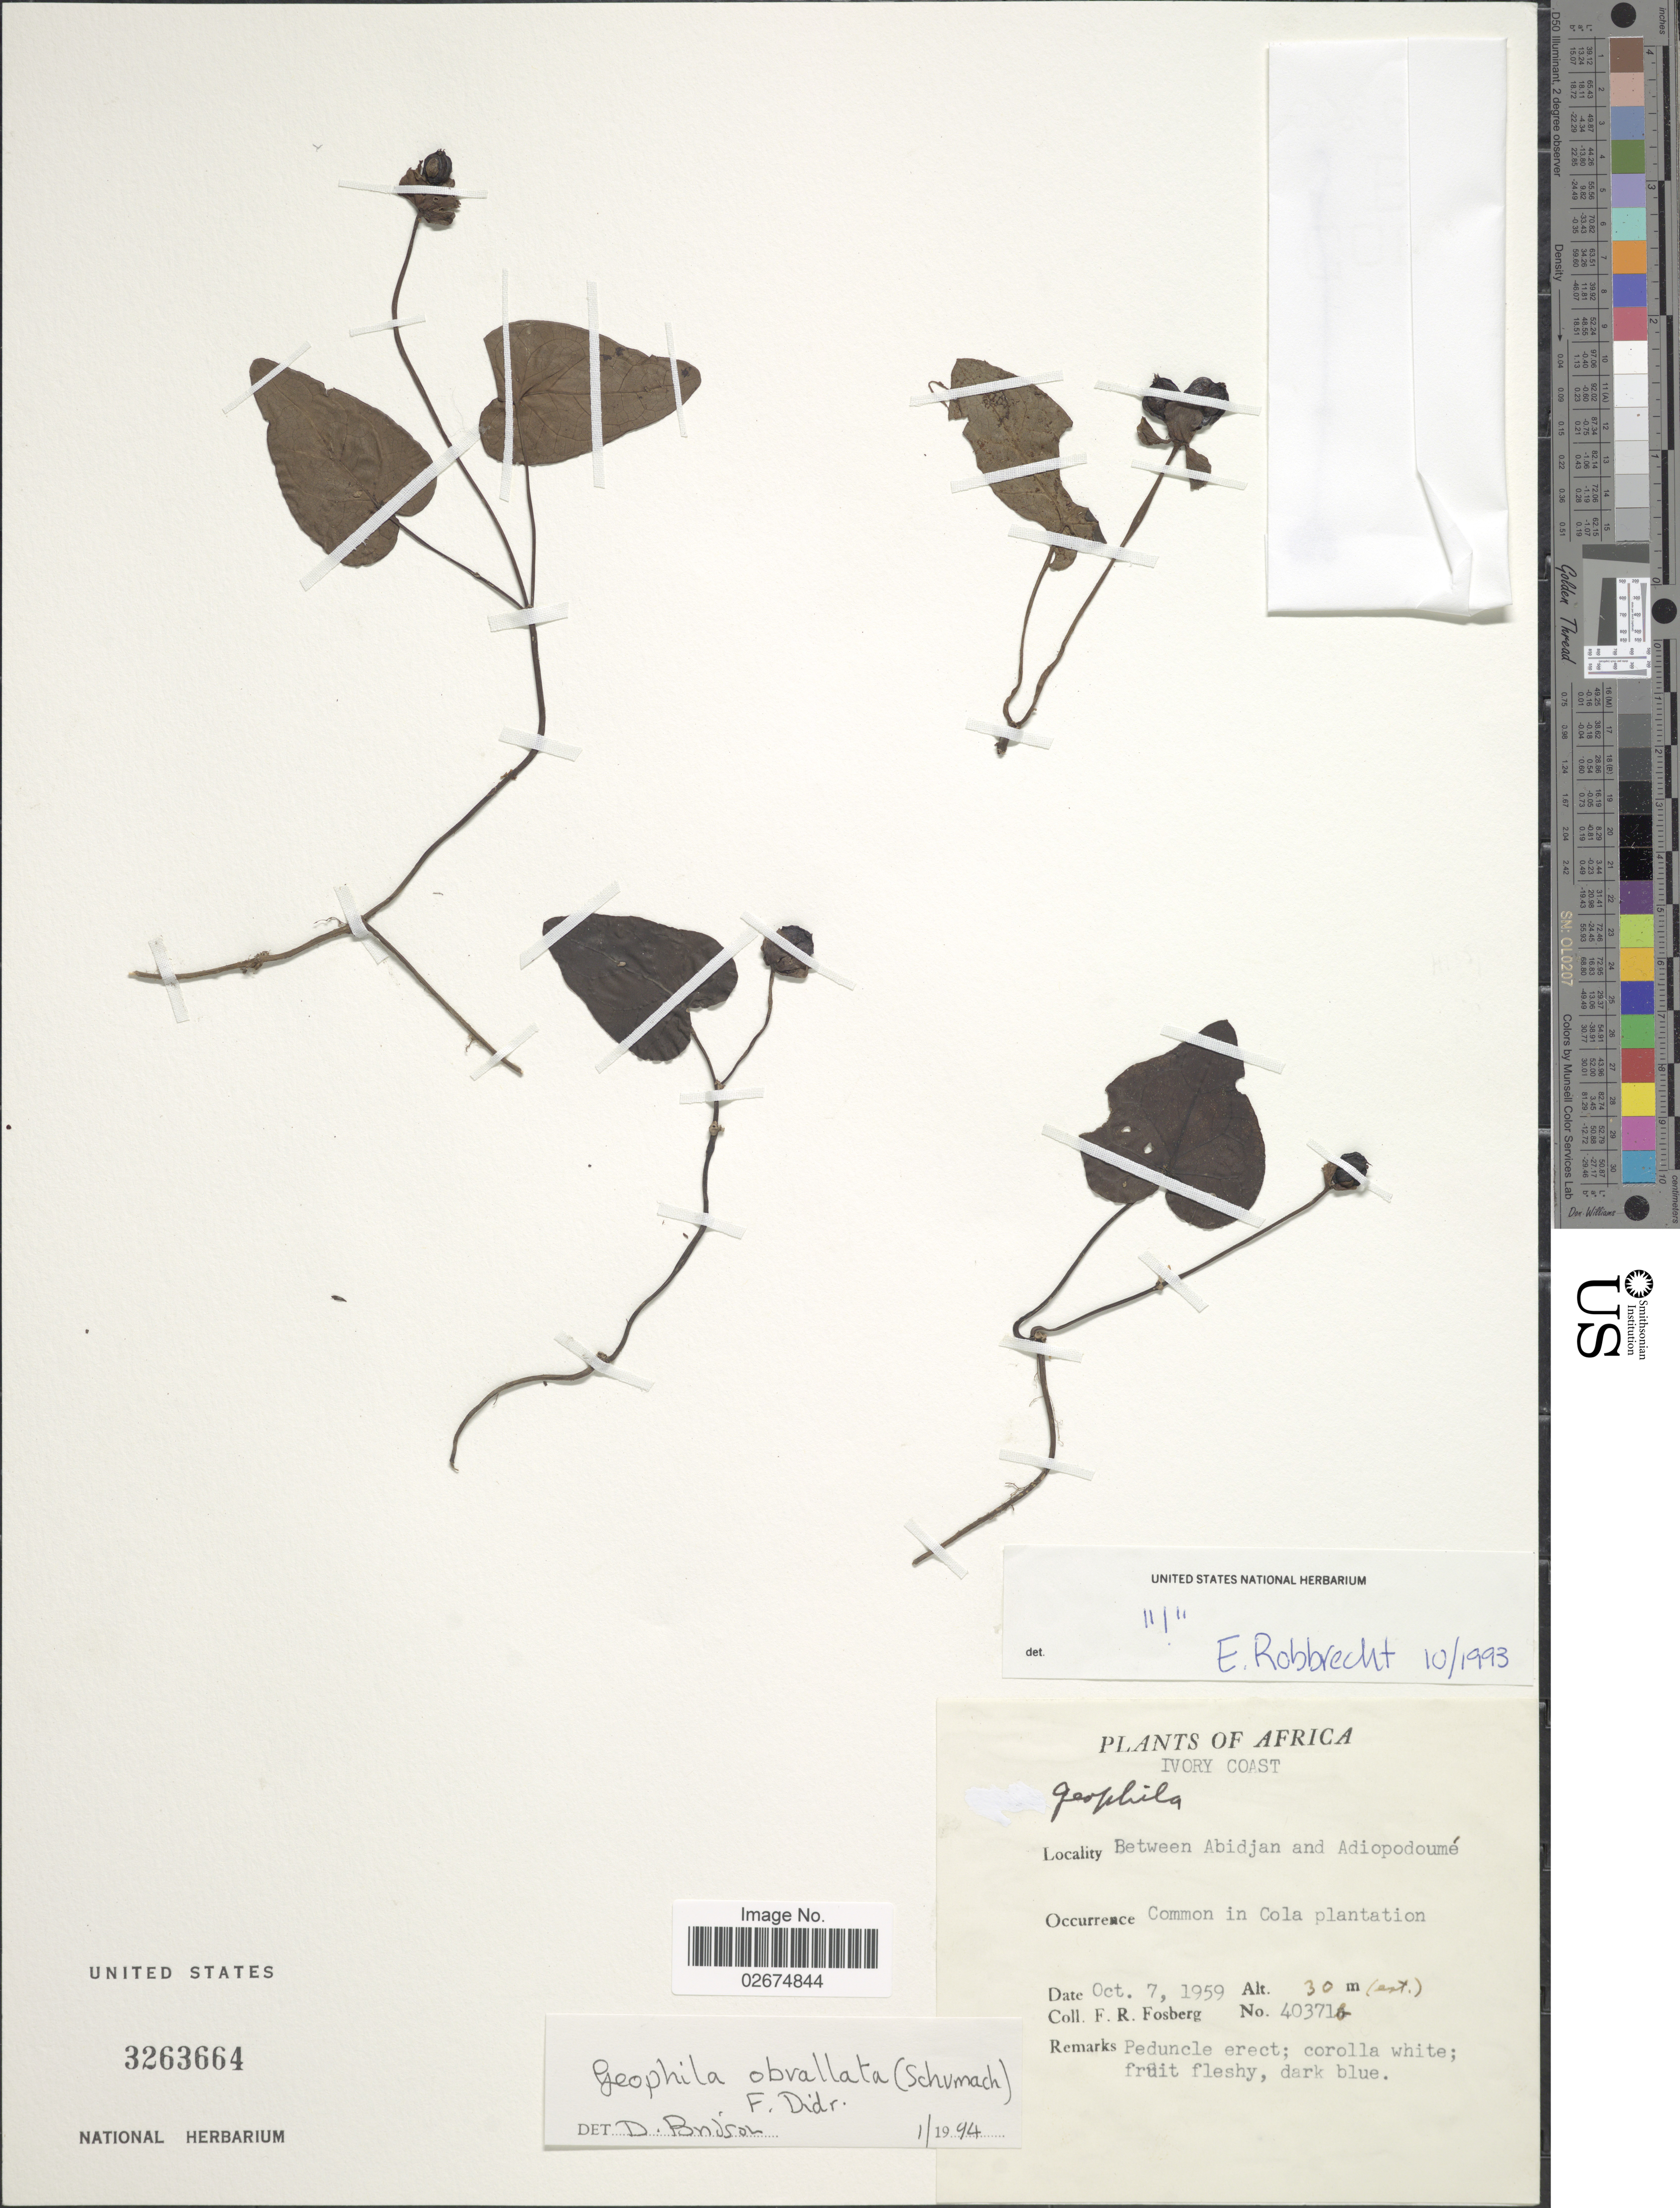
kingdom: Plantae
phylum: Tracheophyta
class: Magnoliopsida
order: Gentianales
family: Rubiaceae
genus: Geophila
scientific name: Geophila obvallata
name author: (Schumach.) Didr.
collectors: F. R. Fosberg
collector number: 40371*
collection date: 1959-10-07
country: Ivory Coast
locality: Between Abidjan and Adiopodoumé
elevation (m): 30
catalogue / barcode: US 3263664